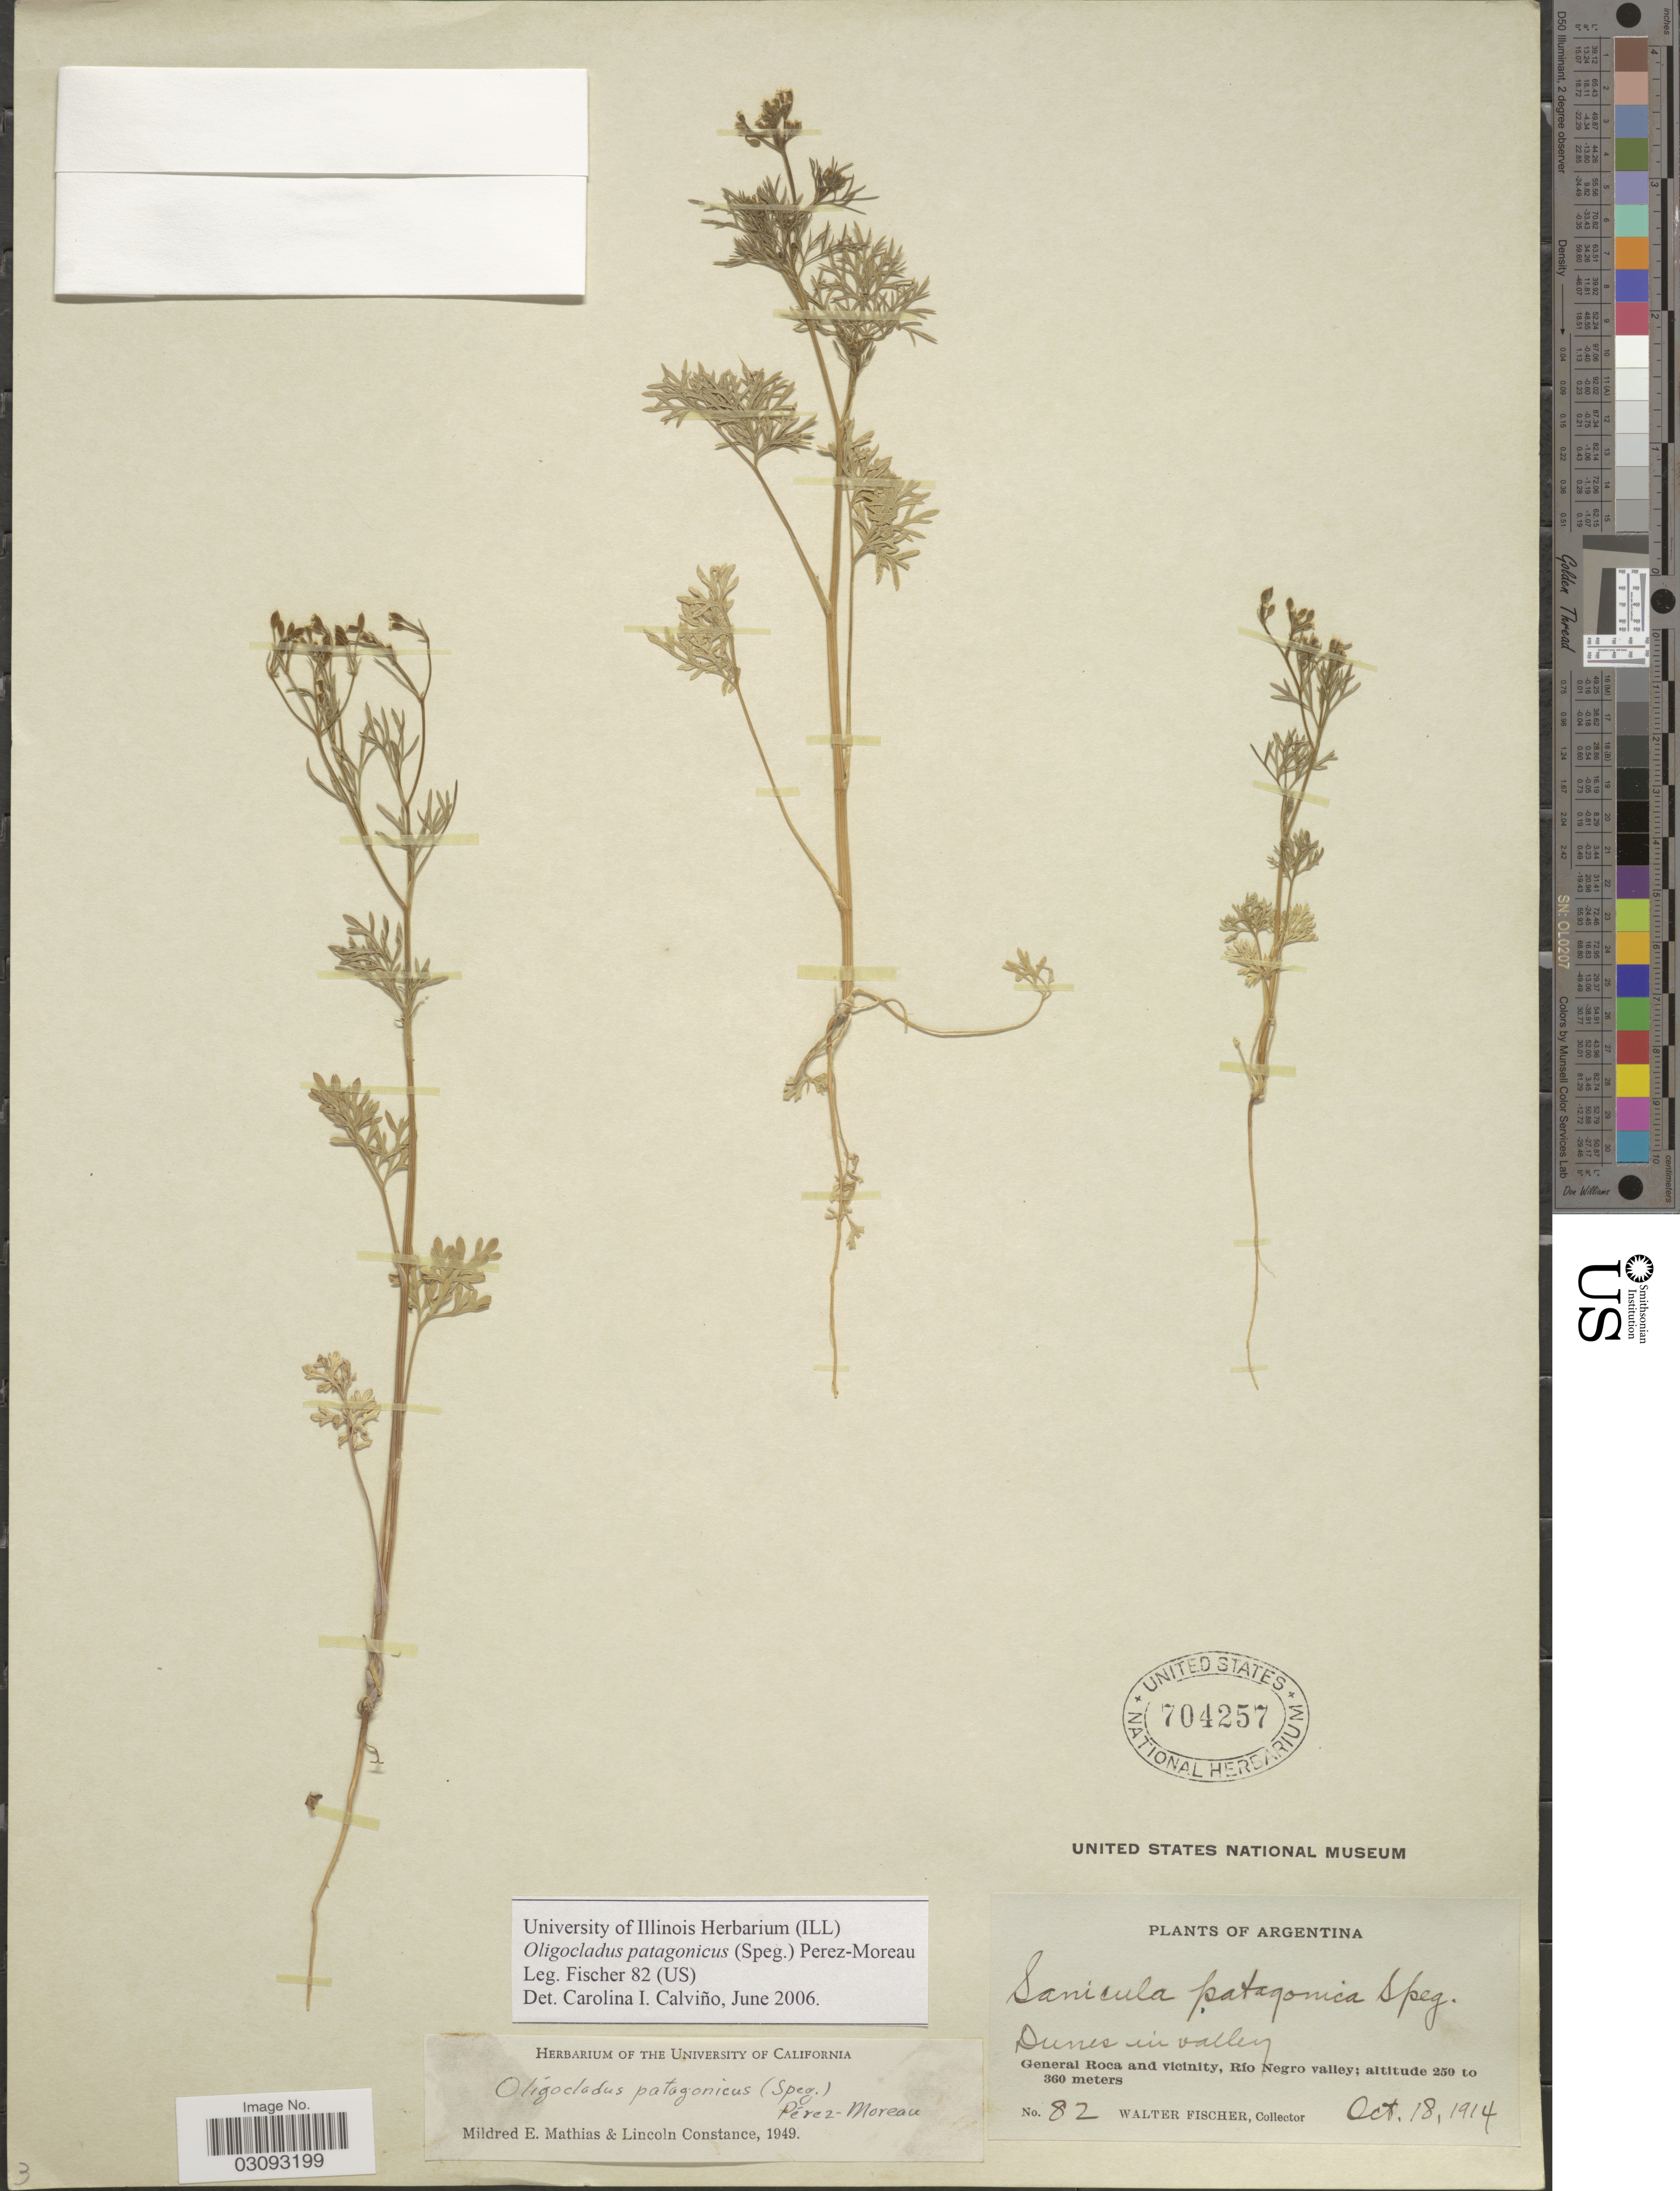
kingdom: Plantae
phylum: Tracheophyta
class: Magnoliopsida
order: Apiales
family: Apiaceae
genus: Oligocladus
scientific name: Oligocladus patagonicus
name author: Pérez-Mor.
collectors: W. Fischer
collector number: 82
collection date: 1914-10-18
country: Argentina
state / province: Rio Negro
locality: General Roca and vicinity, Río Negro valley.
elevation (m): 250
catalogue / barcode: US 704257